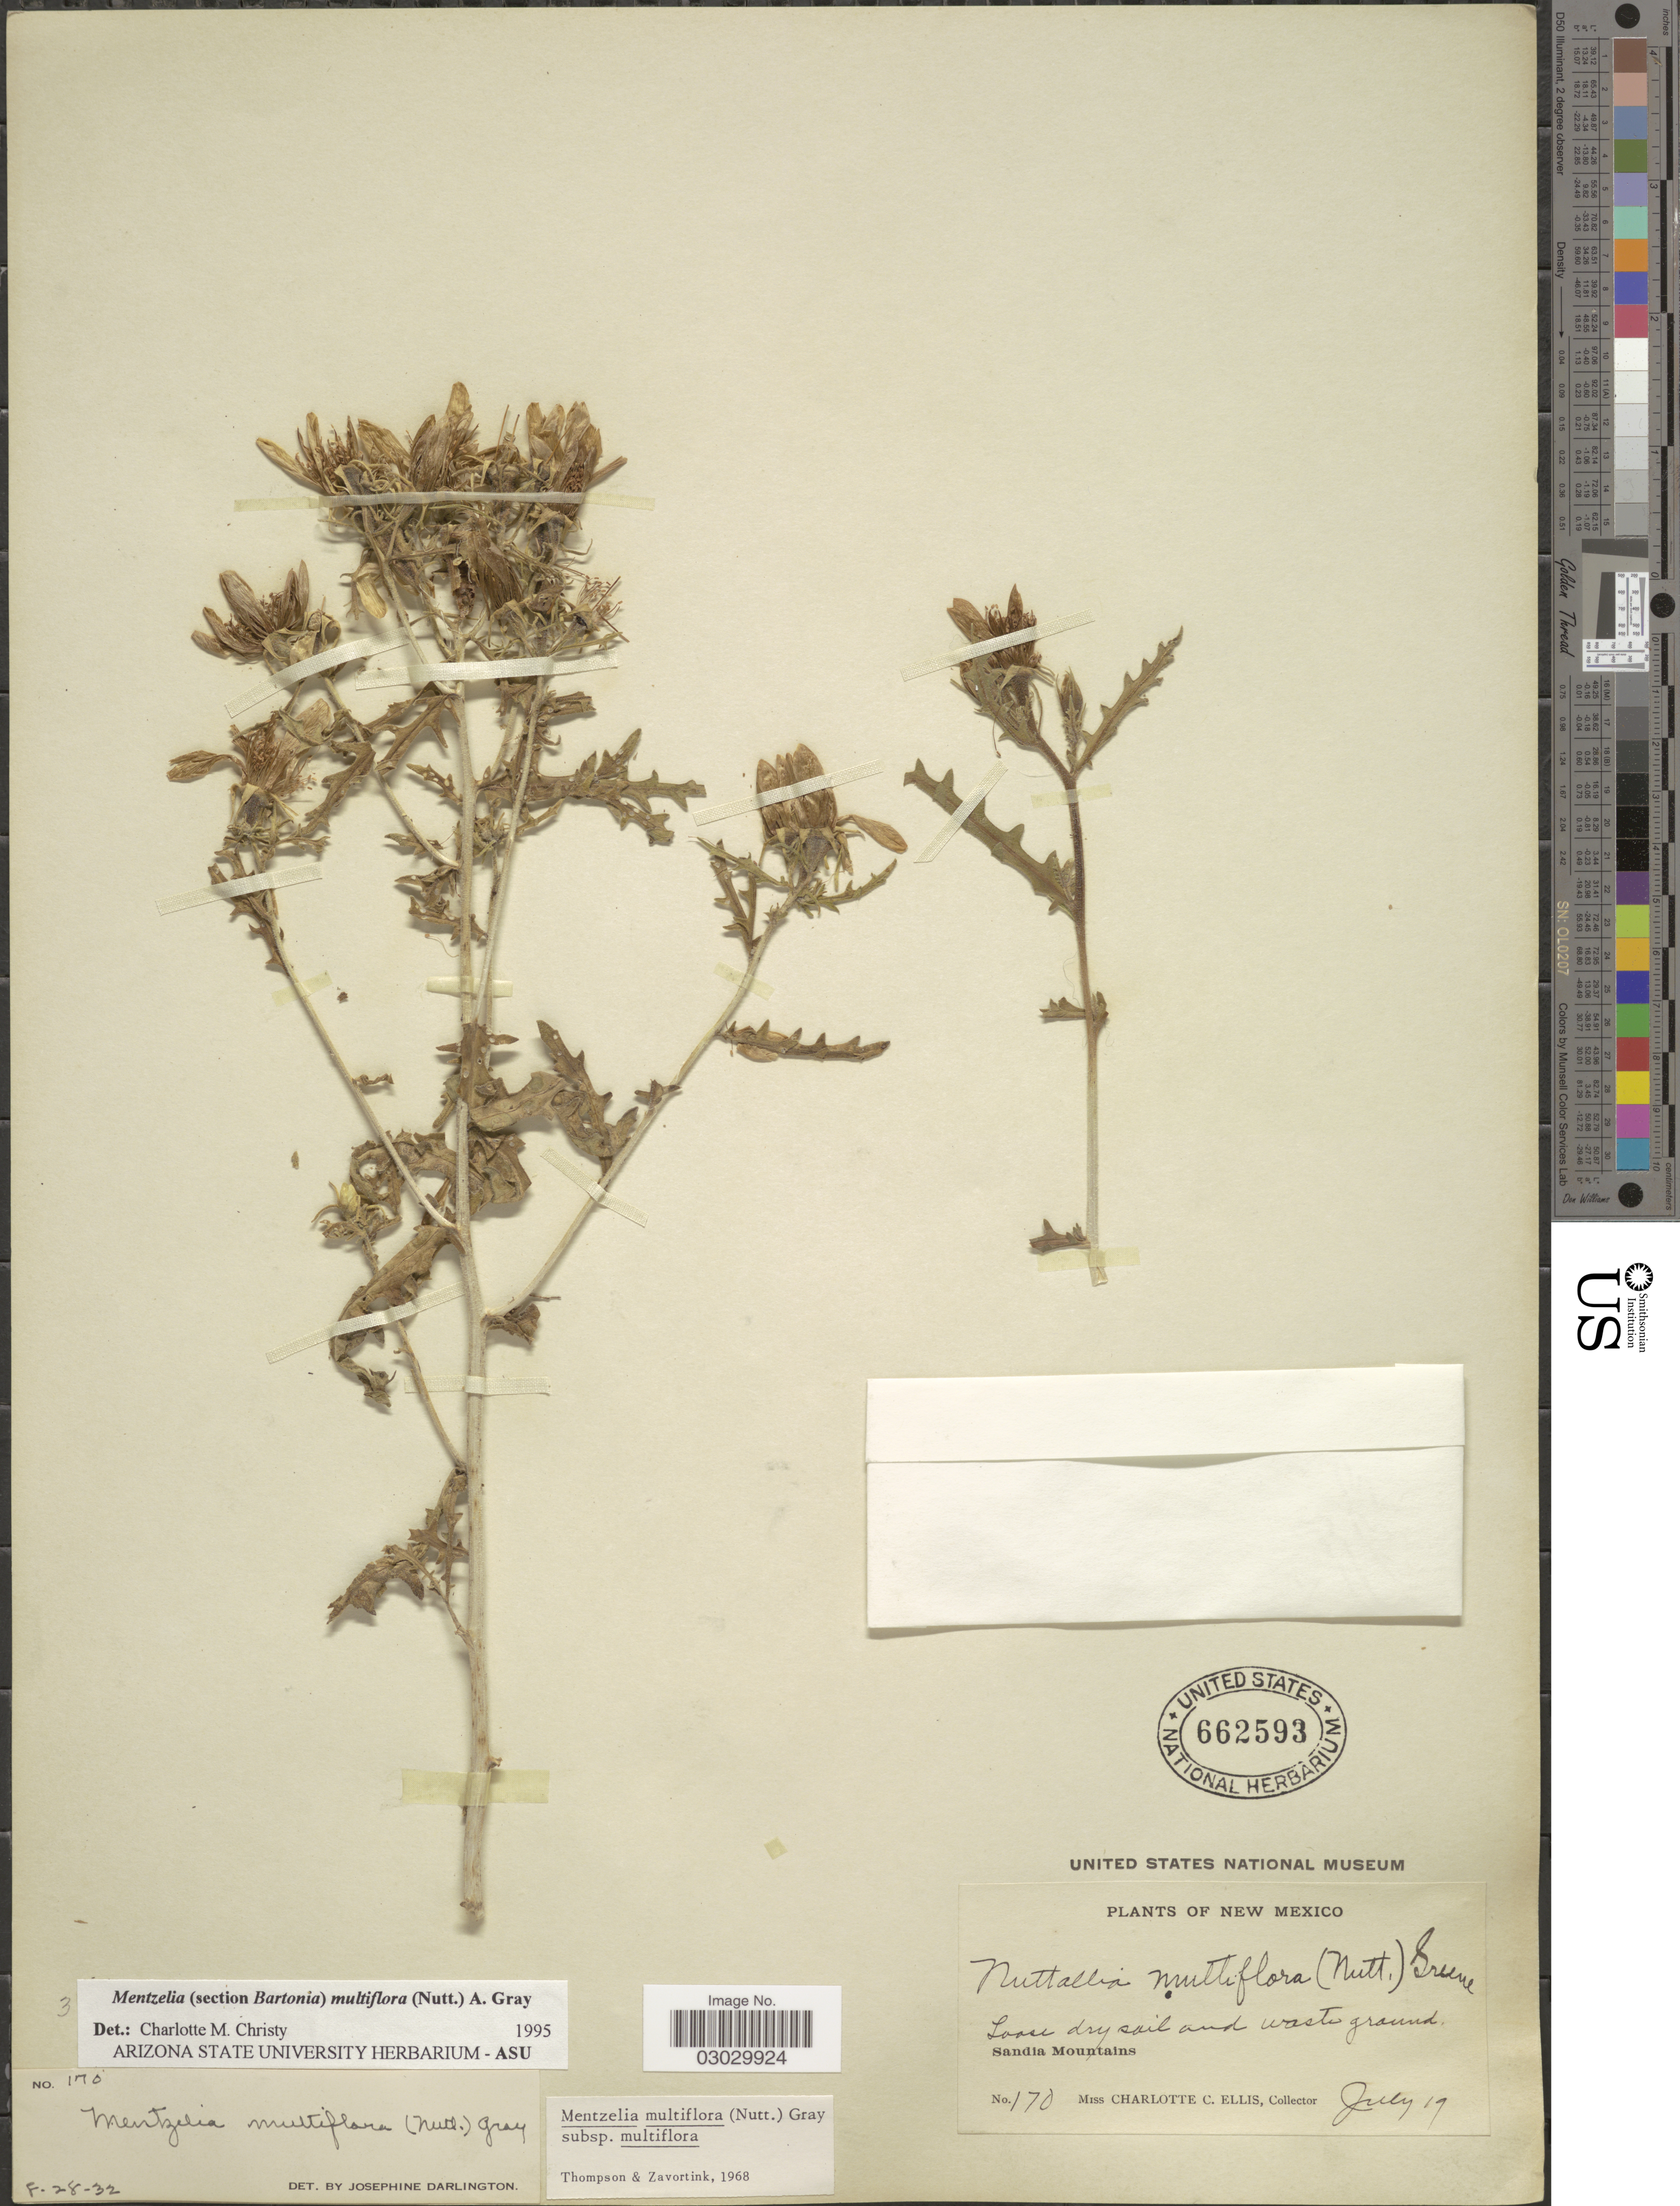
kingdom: Plantae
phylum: Tracheophyta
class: Magnoliopsida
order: Cornales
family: Loasaceae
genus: Mentzelia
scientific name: Mentzelia multiflora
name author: (Nutt.) A. Gray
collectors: C. C. Ellis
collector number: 170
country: United States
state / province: New Mexico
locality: Sandia Mountains.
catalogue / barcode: US 662593